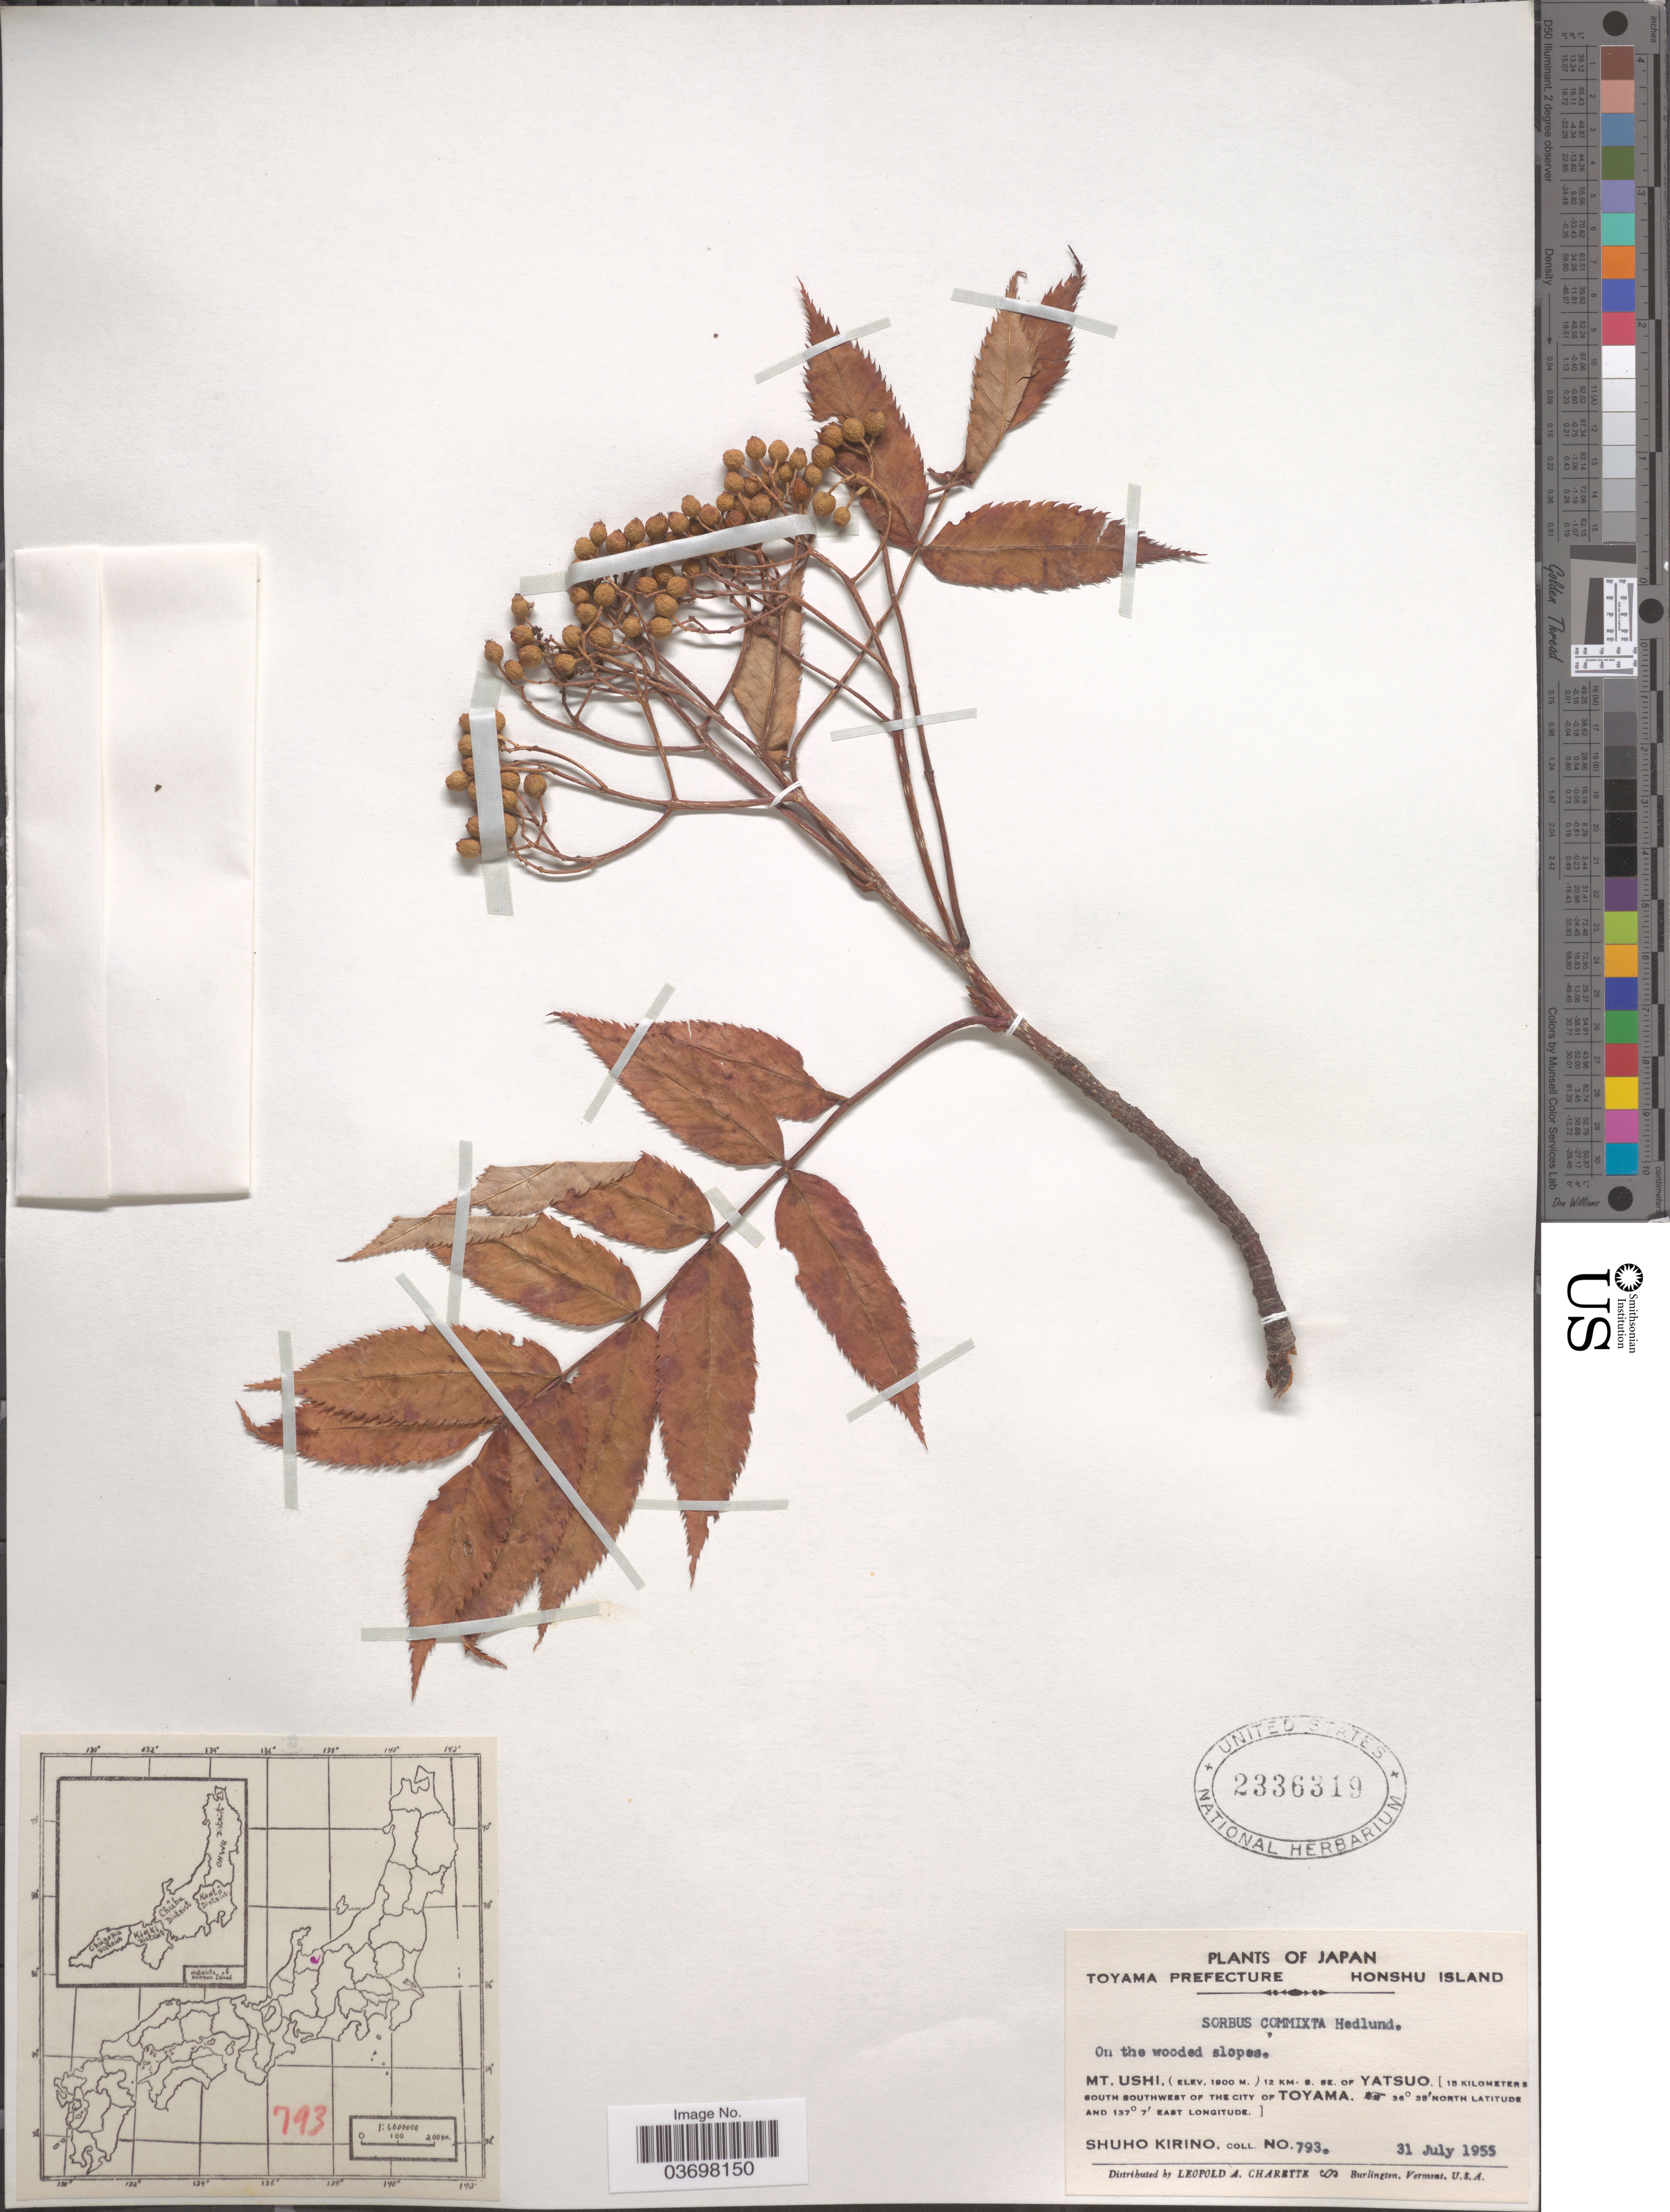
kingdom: Plantae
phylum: Tracheophyta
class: Magnoliopsida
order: Rosales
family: Rosaceae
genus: Sorbus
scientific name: Sorbus commixta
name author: Hedl.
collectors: S. Kirino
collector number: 793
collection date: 1955-07-31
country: Japan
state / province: Toyama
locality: Toyama Prefecture. Honshu Island. Mt. Ushi, 12 km. s.se. of Yatsuo, [15 kilometers south southwest of the city of Toyama].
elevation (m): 1900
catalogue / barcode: US 2336319